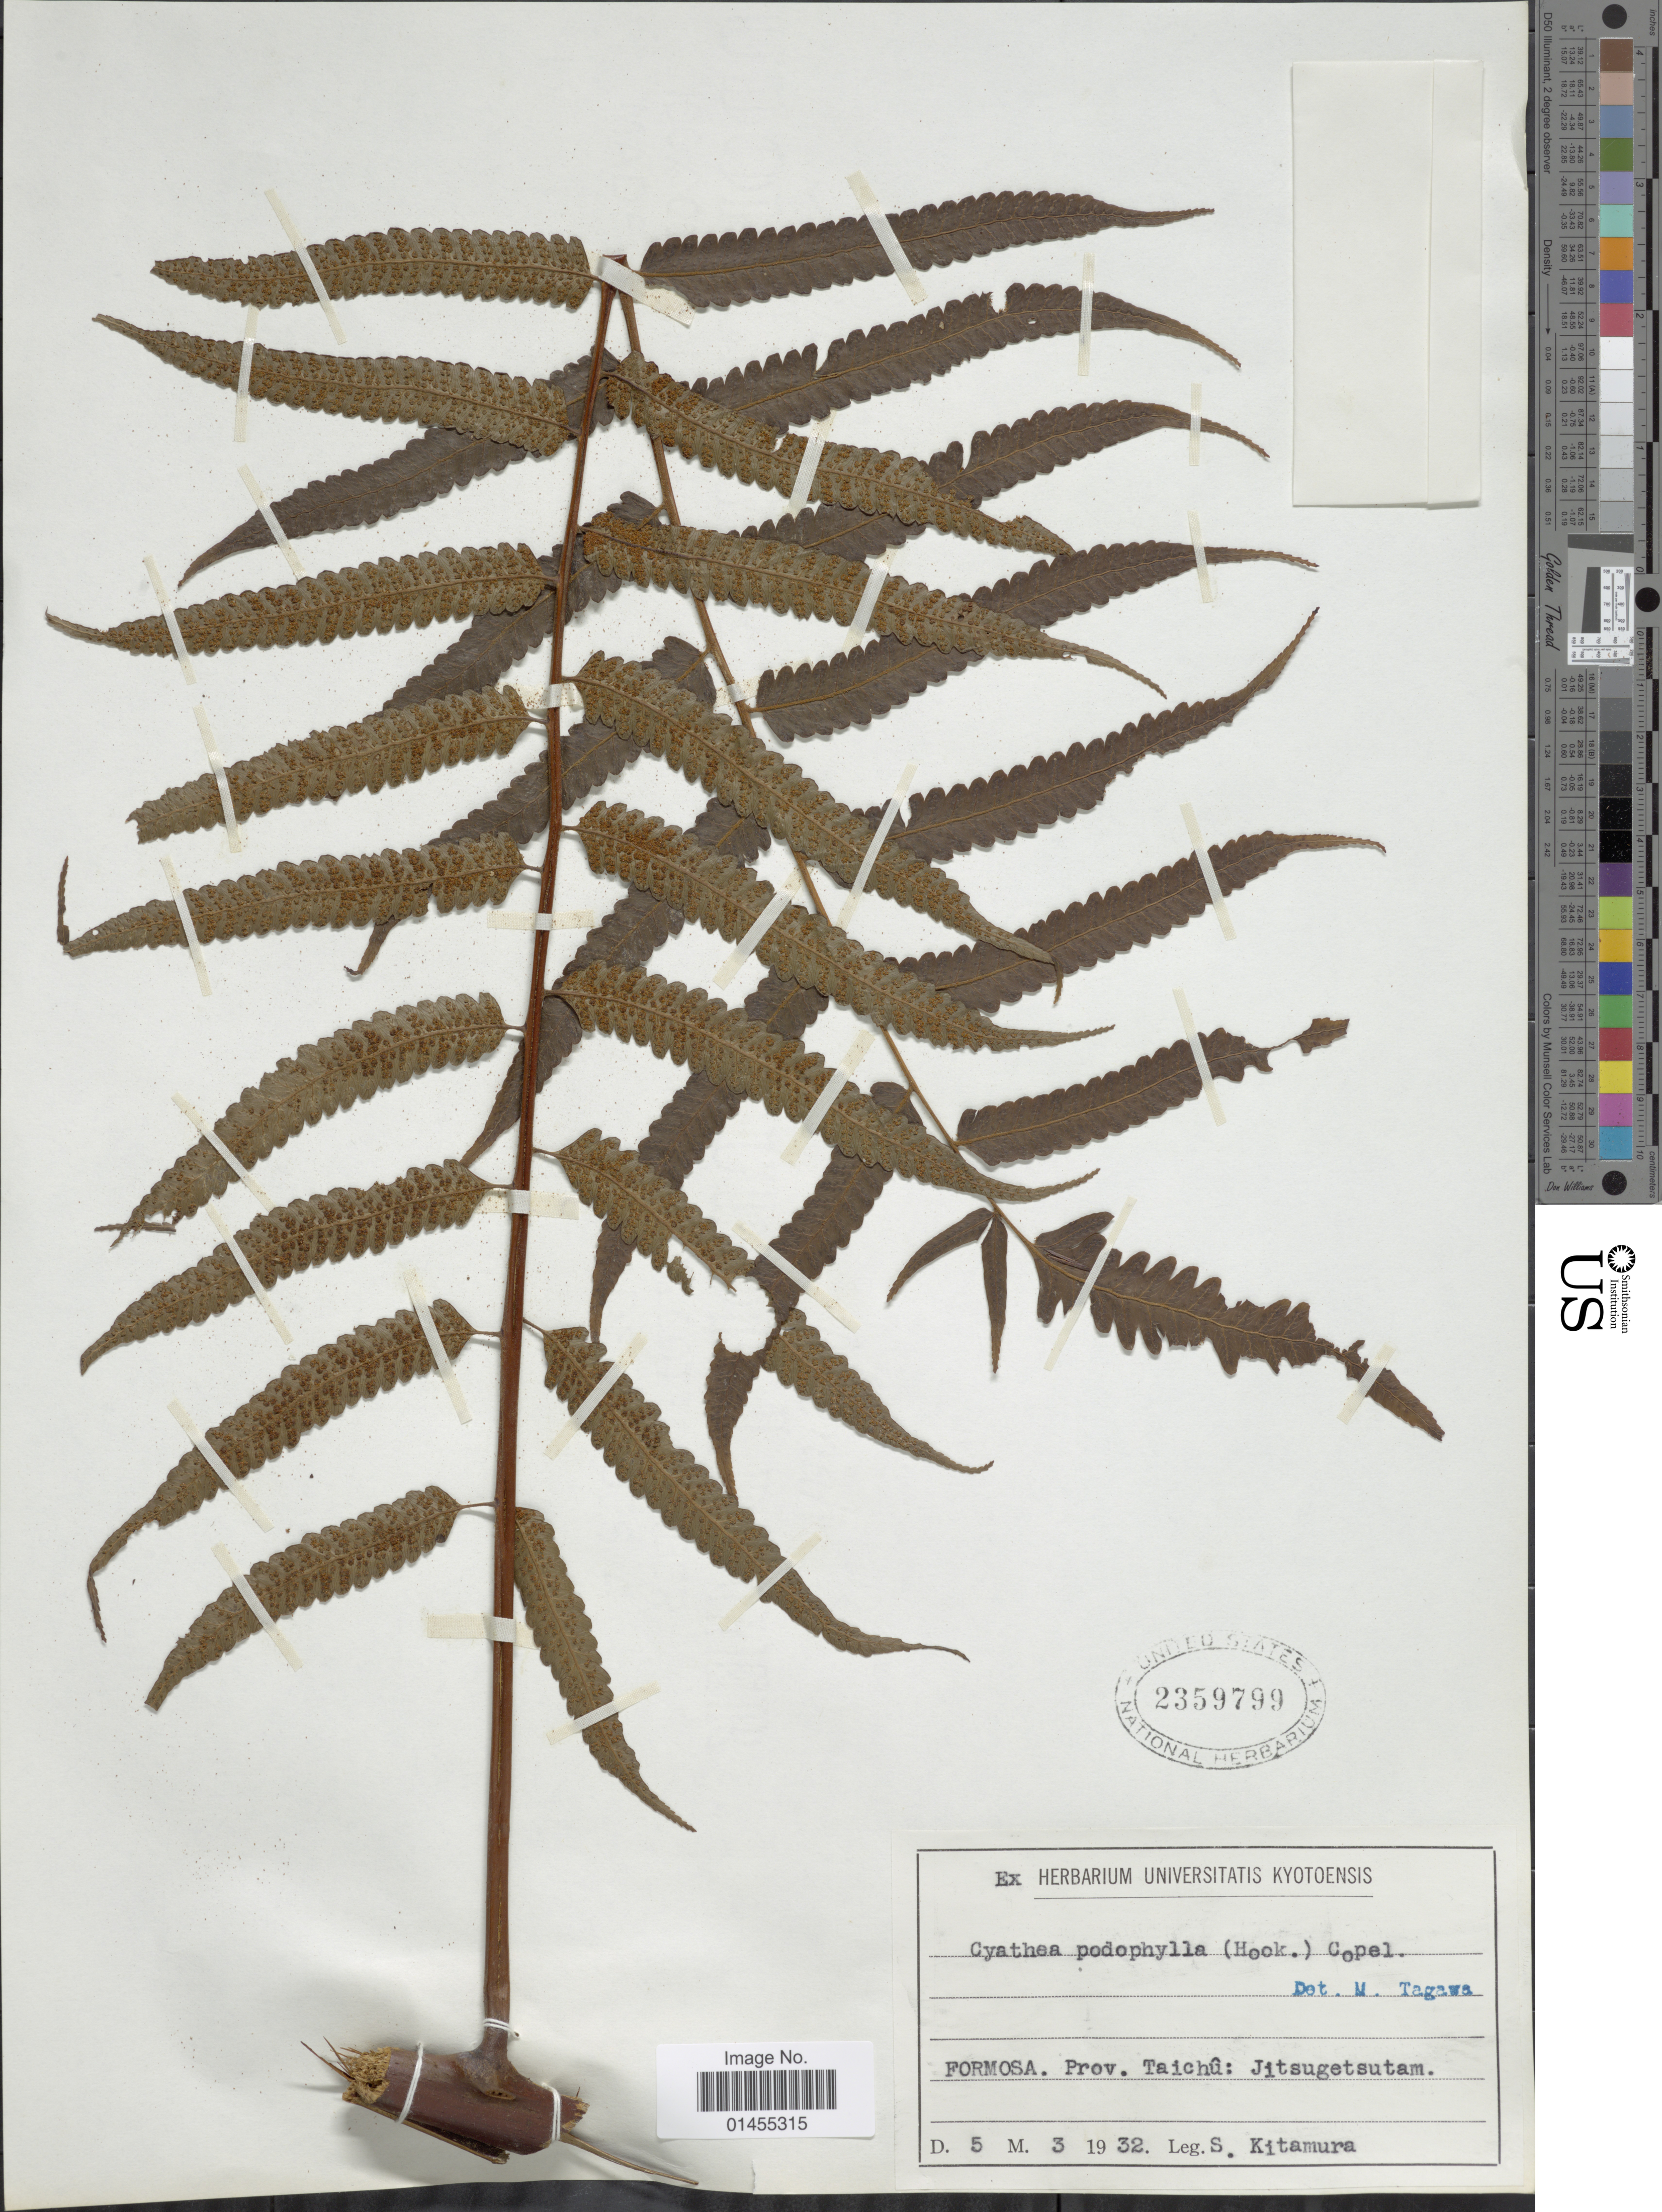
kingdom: Plantae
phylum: Tracheophyta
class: Polypodiopsida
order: Cyatheales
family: Cyatheaceae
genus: Alsophila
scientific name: Alsophila podophylla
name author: Hook.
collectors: S. Kitamura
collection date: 1932-03-05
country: Taiwan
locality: Formosa. prov. Taichu: Jitsugetsutam.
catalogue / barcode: US 2359799